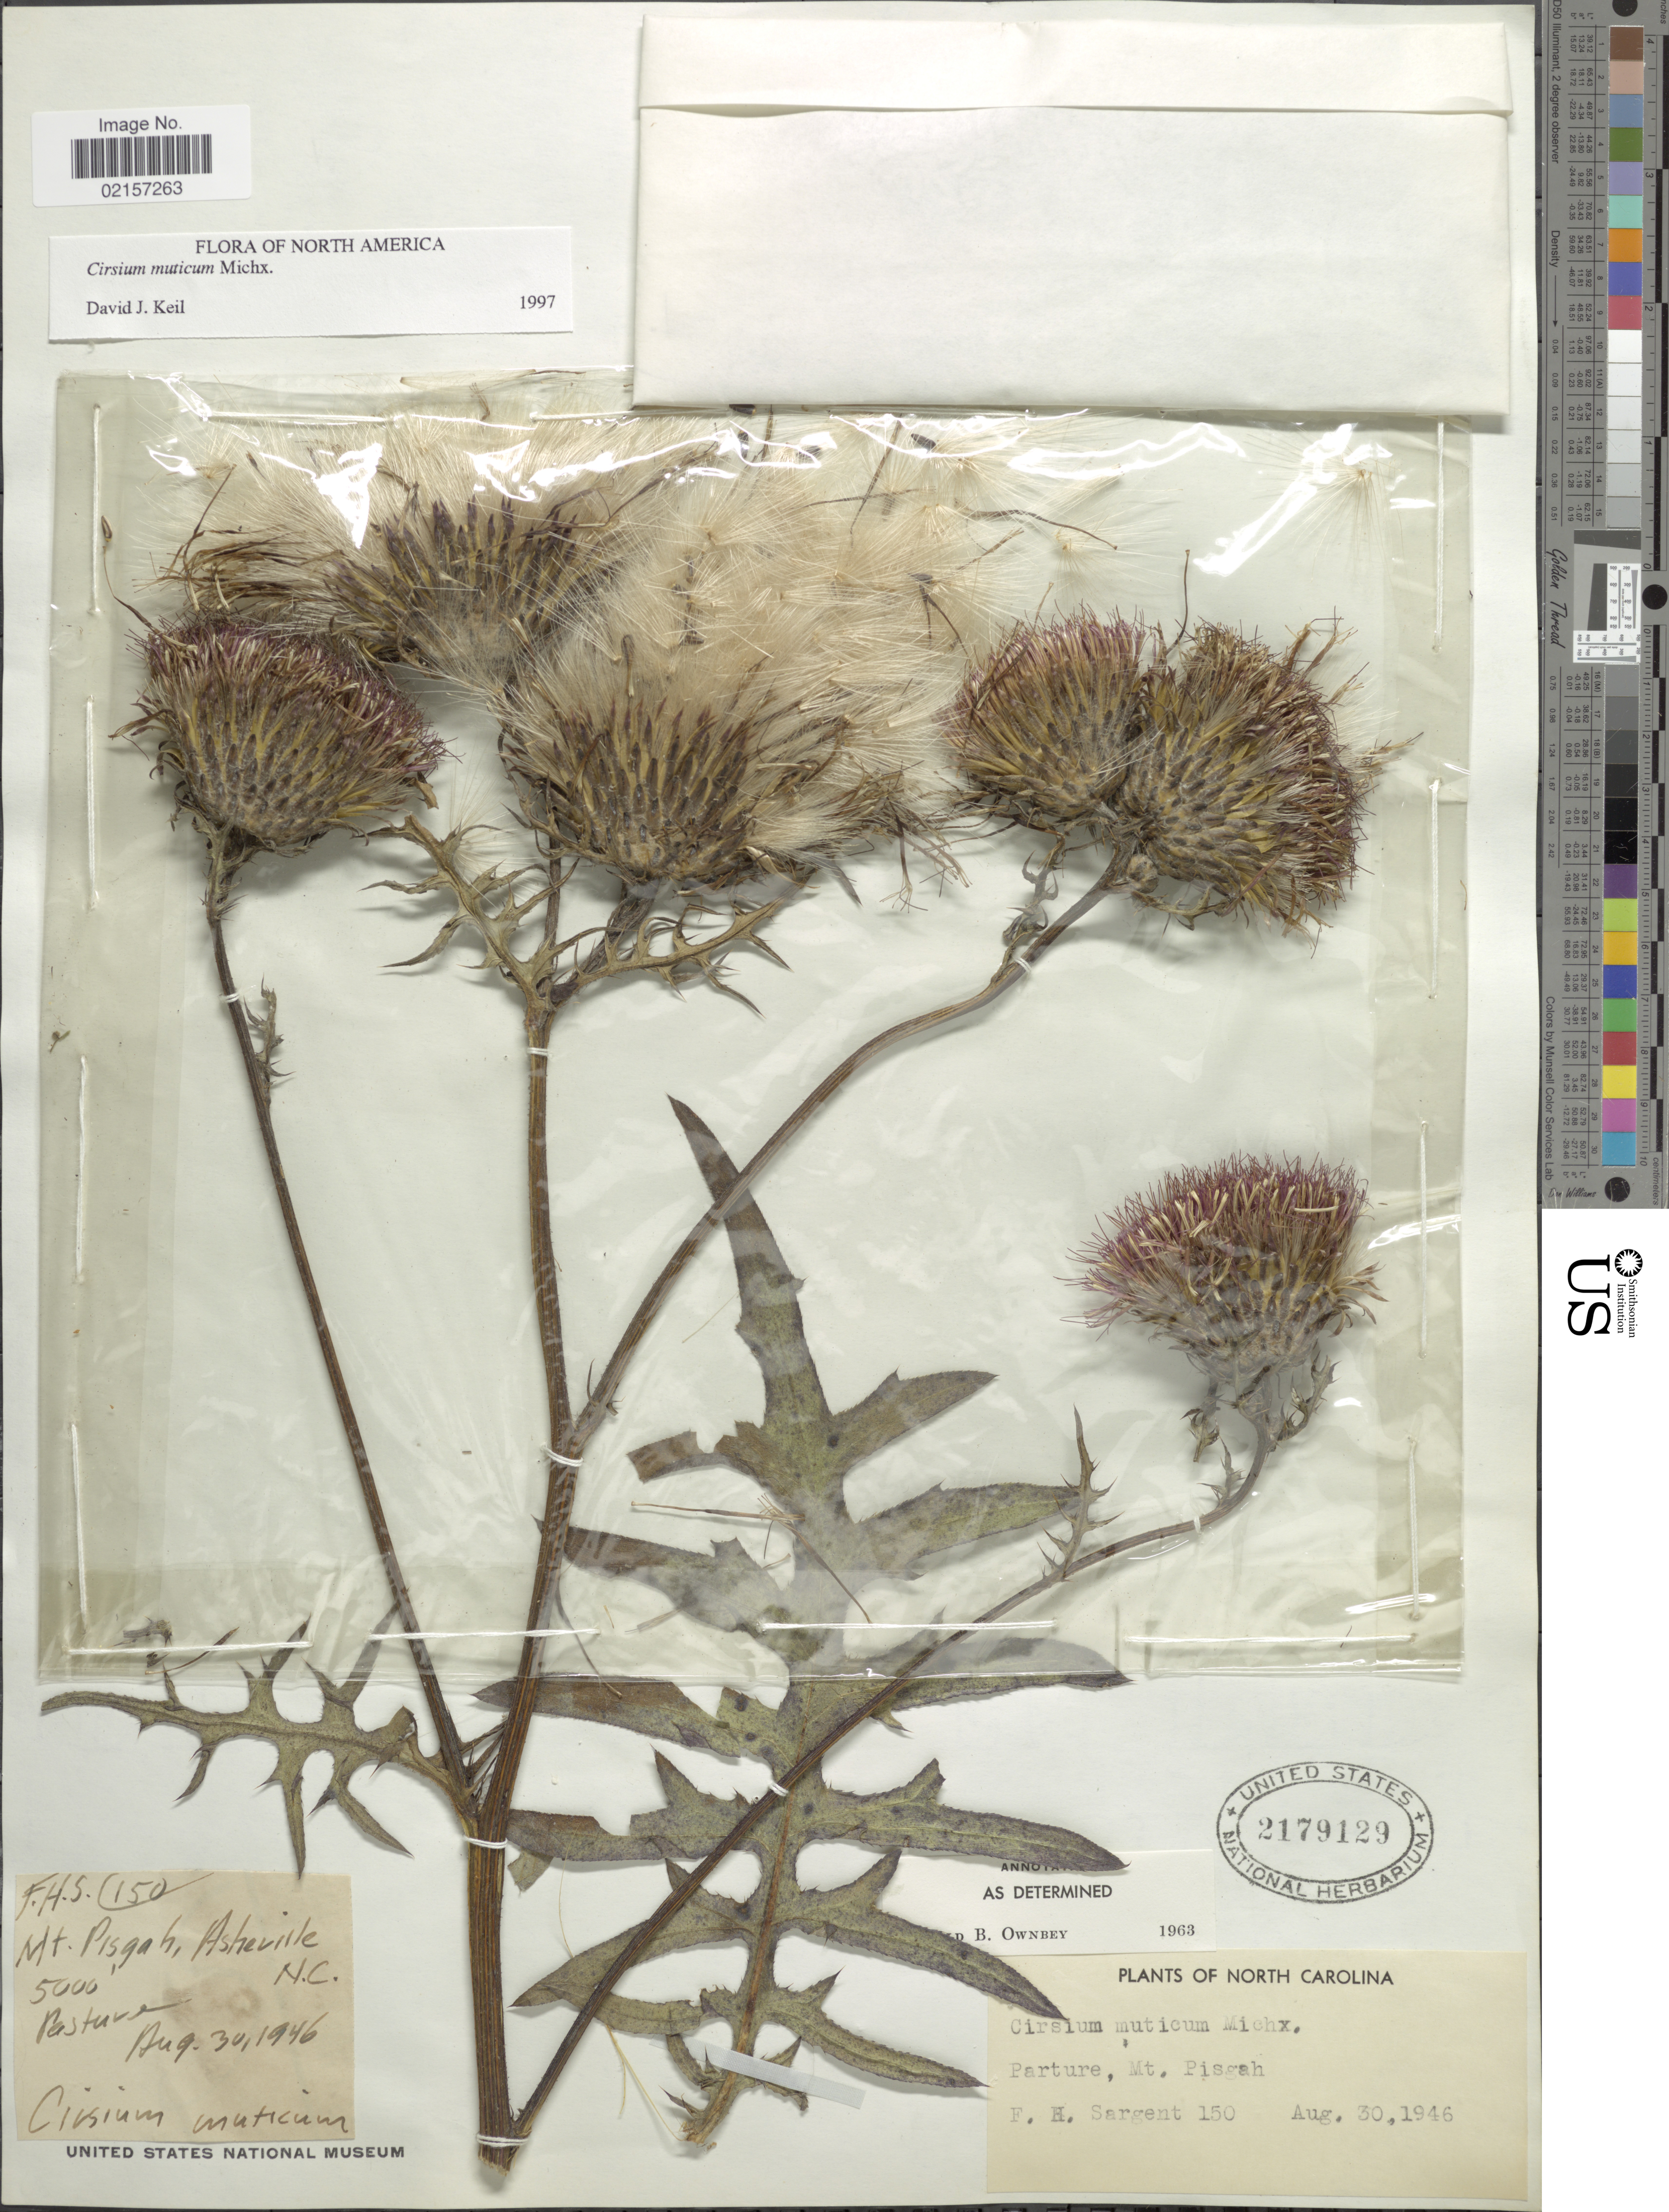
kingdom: Plantae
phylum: Tracheophyta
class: Magnoliopsida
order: Asterales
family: Asteraceae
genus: Cirsium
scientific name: Cirsium muticum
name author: Michx.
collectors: F. H. Sargent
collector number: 150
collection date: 1946-08-30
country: United States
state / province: North Carolina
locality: Parture, Mt. Psgah, Asheville, pasture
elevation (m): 1524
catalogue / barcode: US 2179129